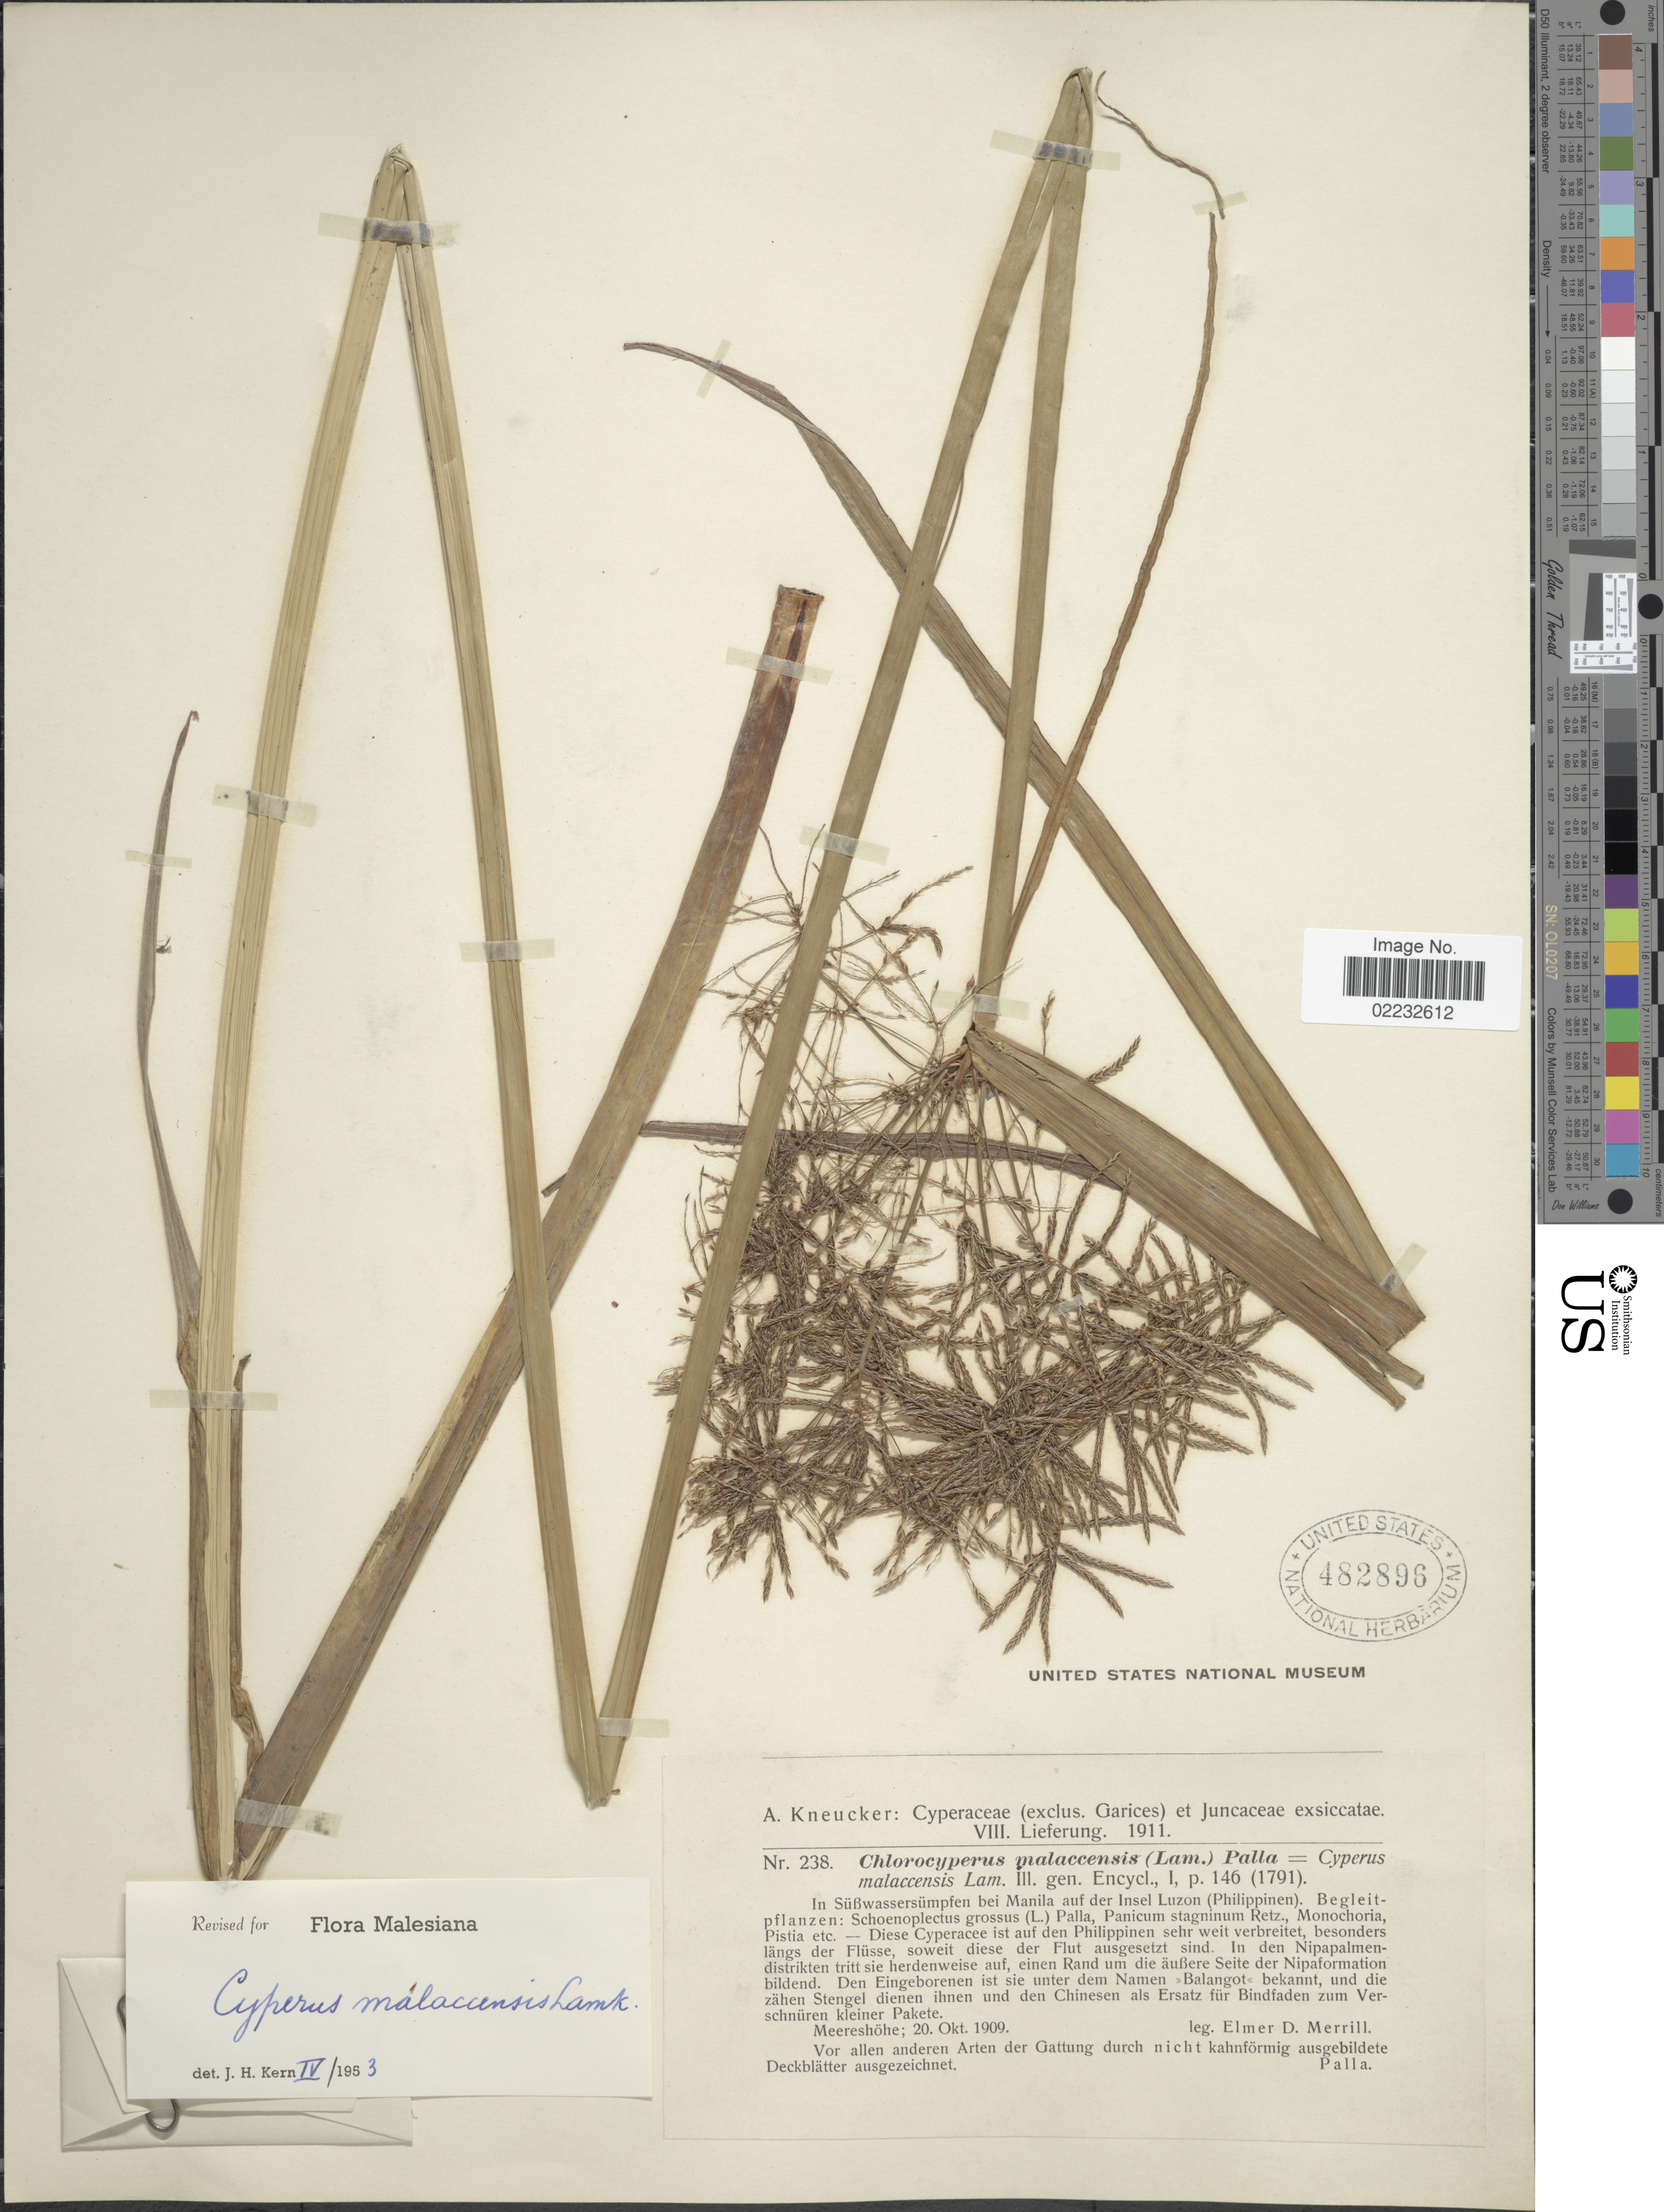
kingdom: Plantae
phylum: Tracheophyta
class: Liliopsida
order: Poales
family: Cyperaceae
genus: Cyperus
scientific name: Cyperus malaccensis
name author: Lam.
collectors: E. D. Merrill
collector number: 238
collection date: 1909-10-20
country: Philippines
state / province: National Capital Region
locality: In SüBwassersümpfen bei Manila auf der Insel Luzon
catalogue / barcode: US 482896